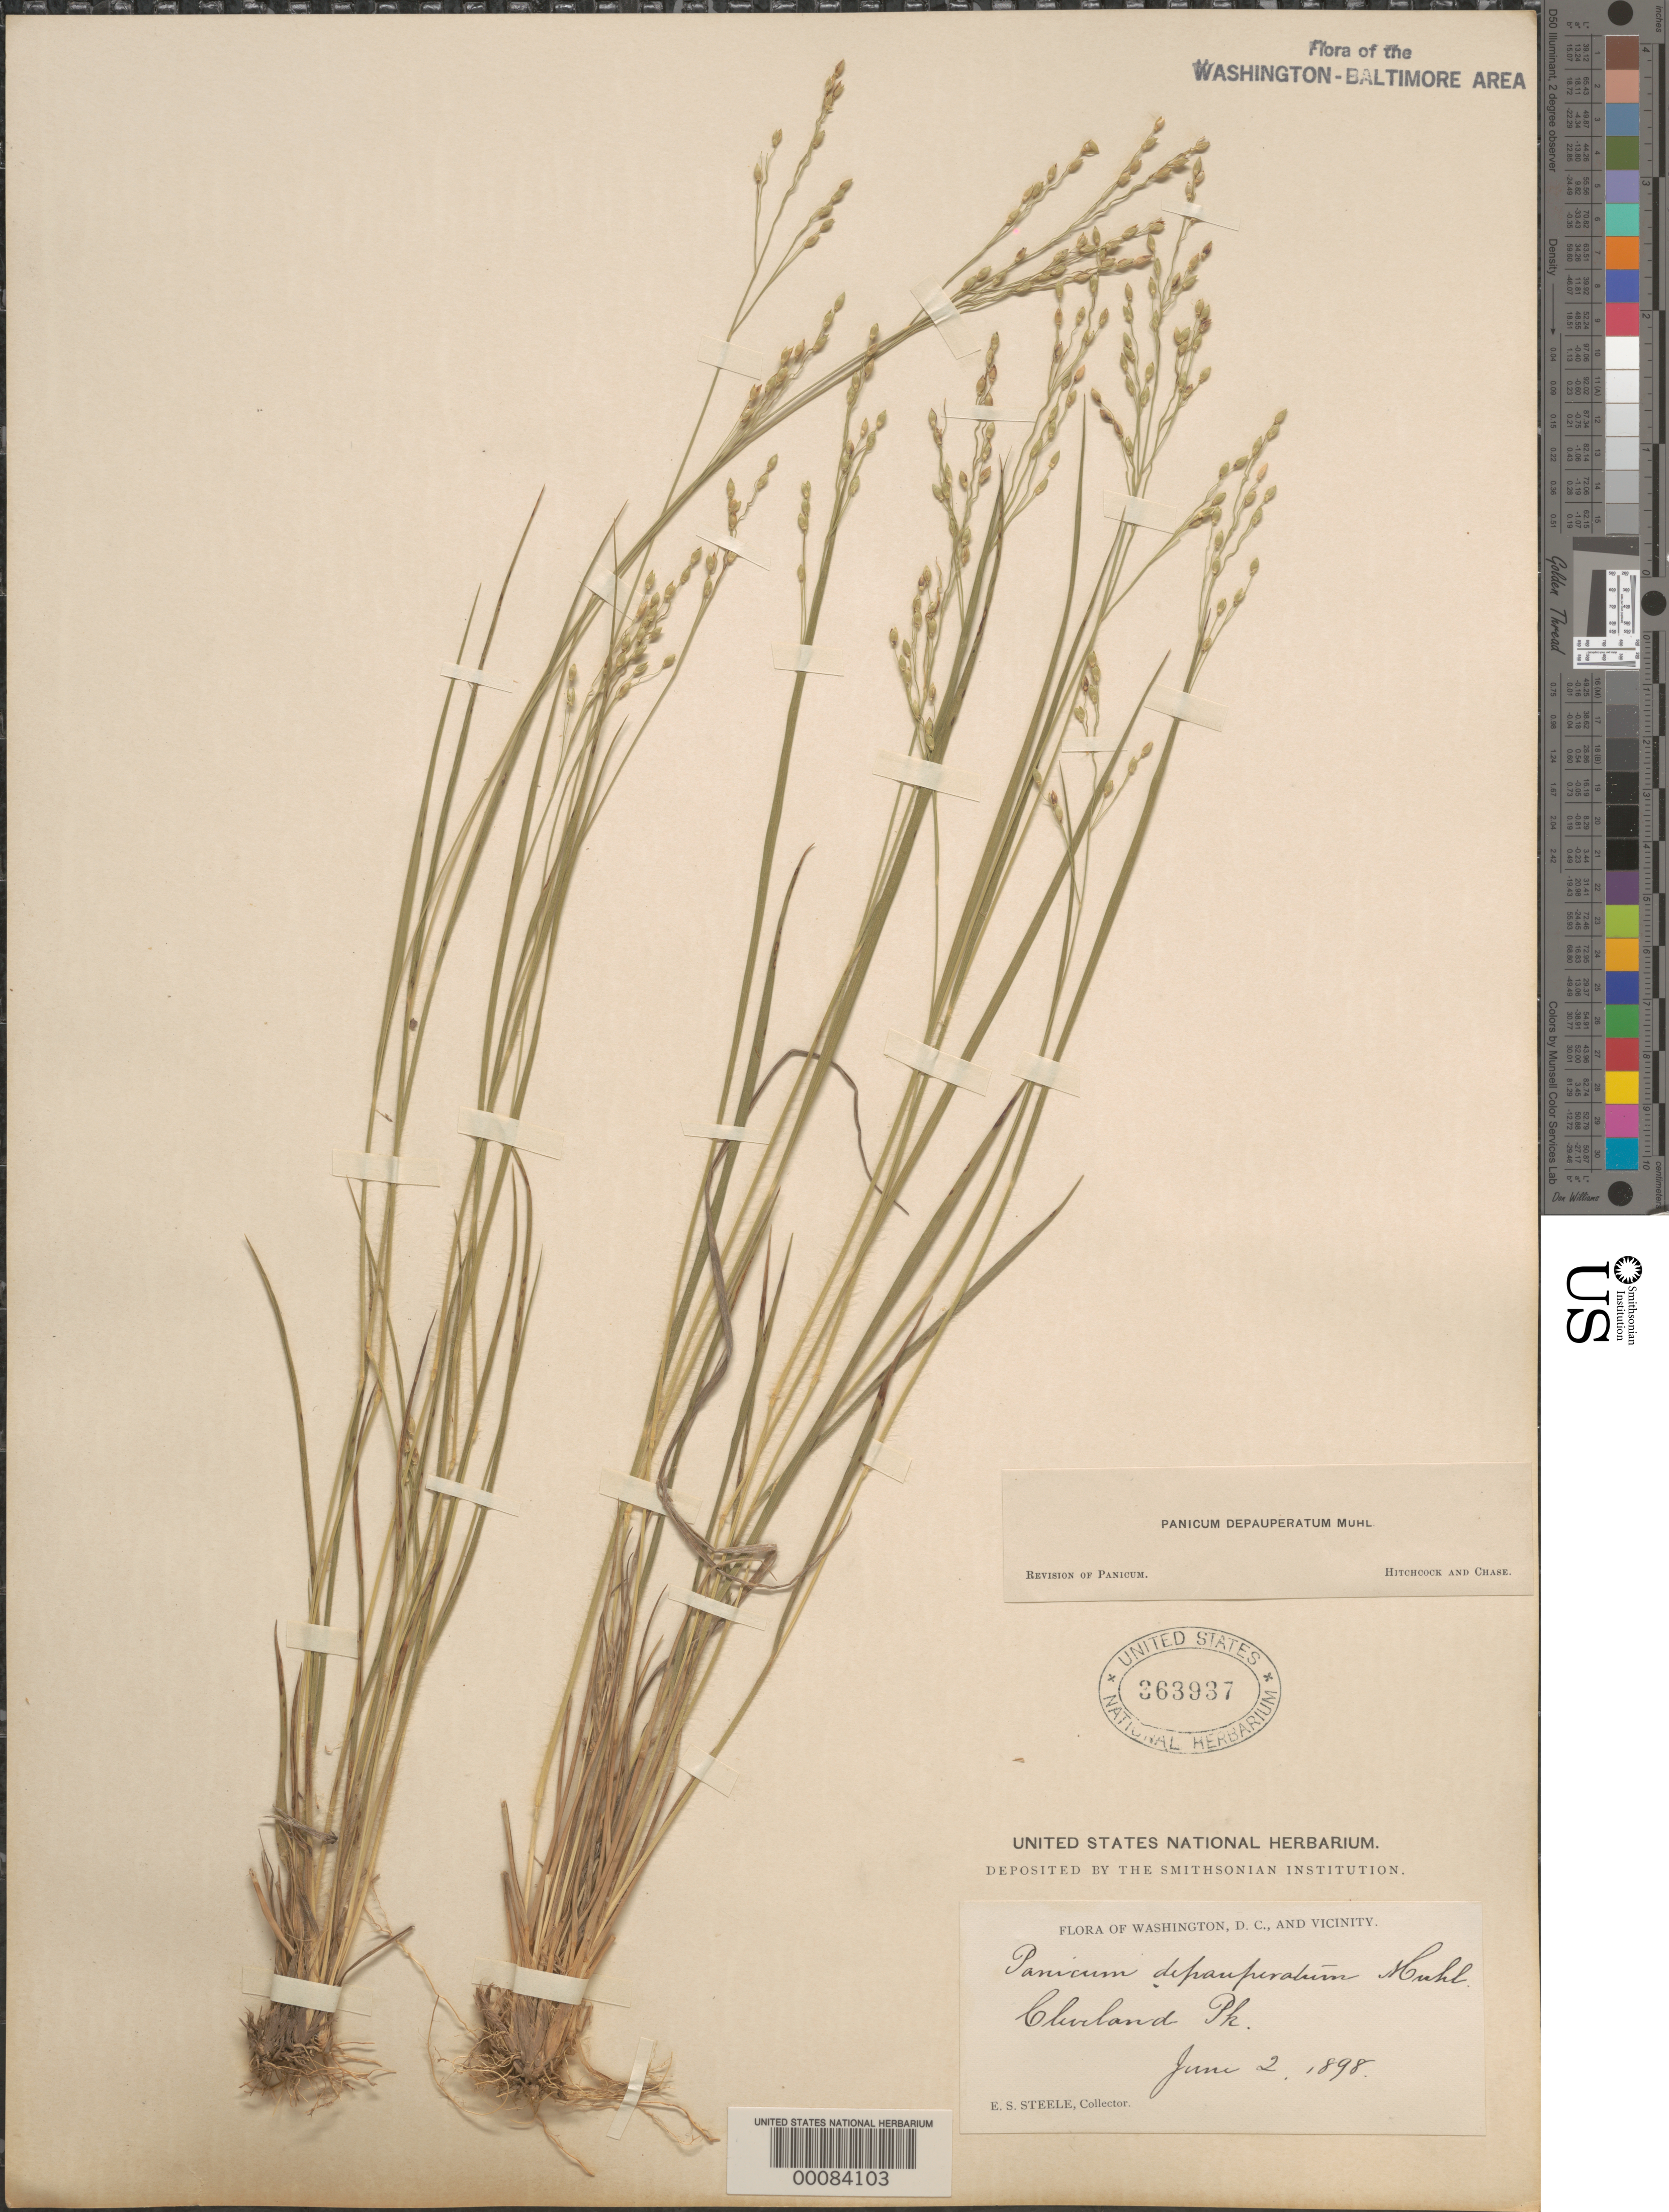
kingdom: Plantae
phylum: Tracheophyta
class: Liliopsida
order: Poales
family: Poaceae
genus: Dichanthelium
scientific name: Dichanthelium depauperatum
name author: (Muhl.) Gould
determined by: Hitchcock, A. S.; Chase, [M.] A.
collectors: E. Steele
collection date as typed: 02 Jun 1898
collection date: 1898-06-02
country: United States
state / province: District of Columbia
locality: Cleveland Park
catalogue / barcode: US 363937